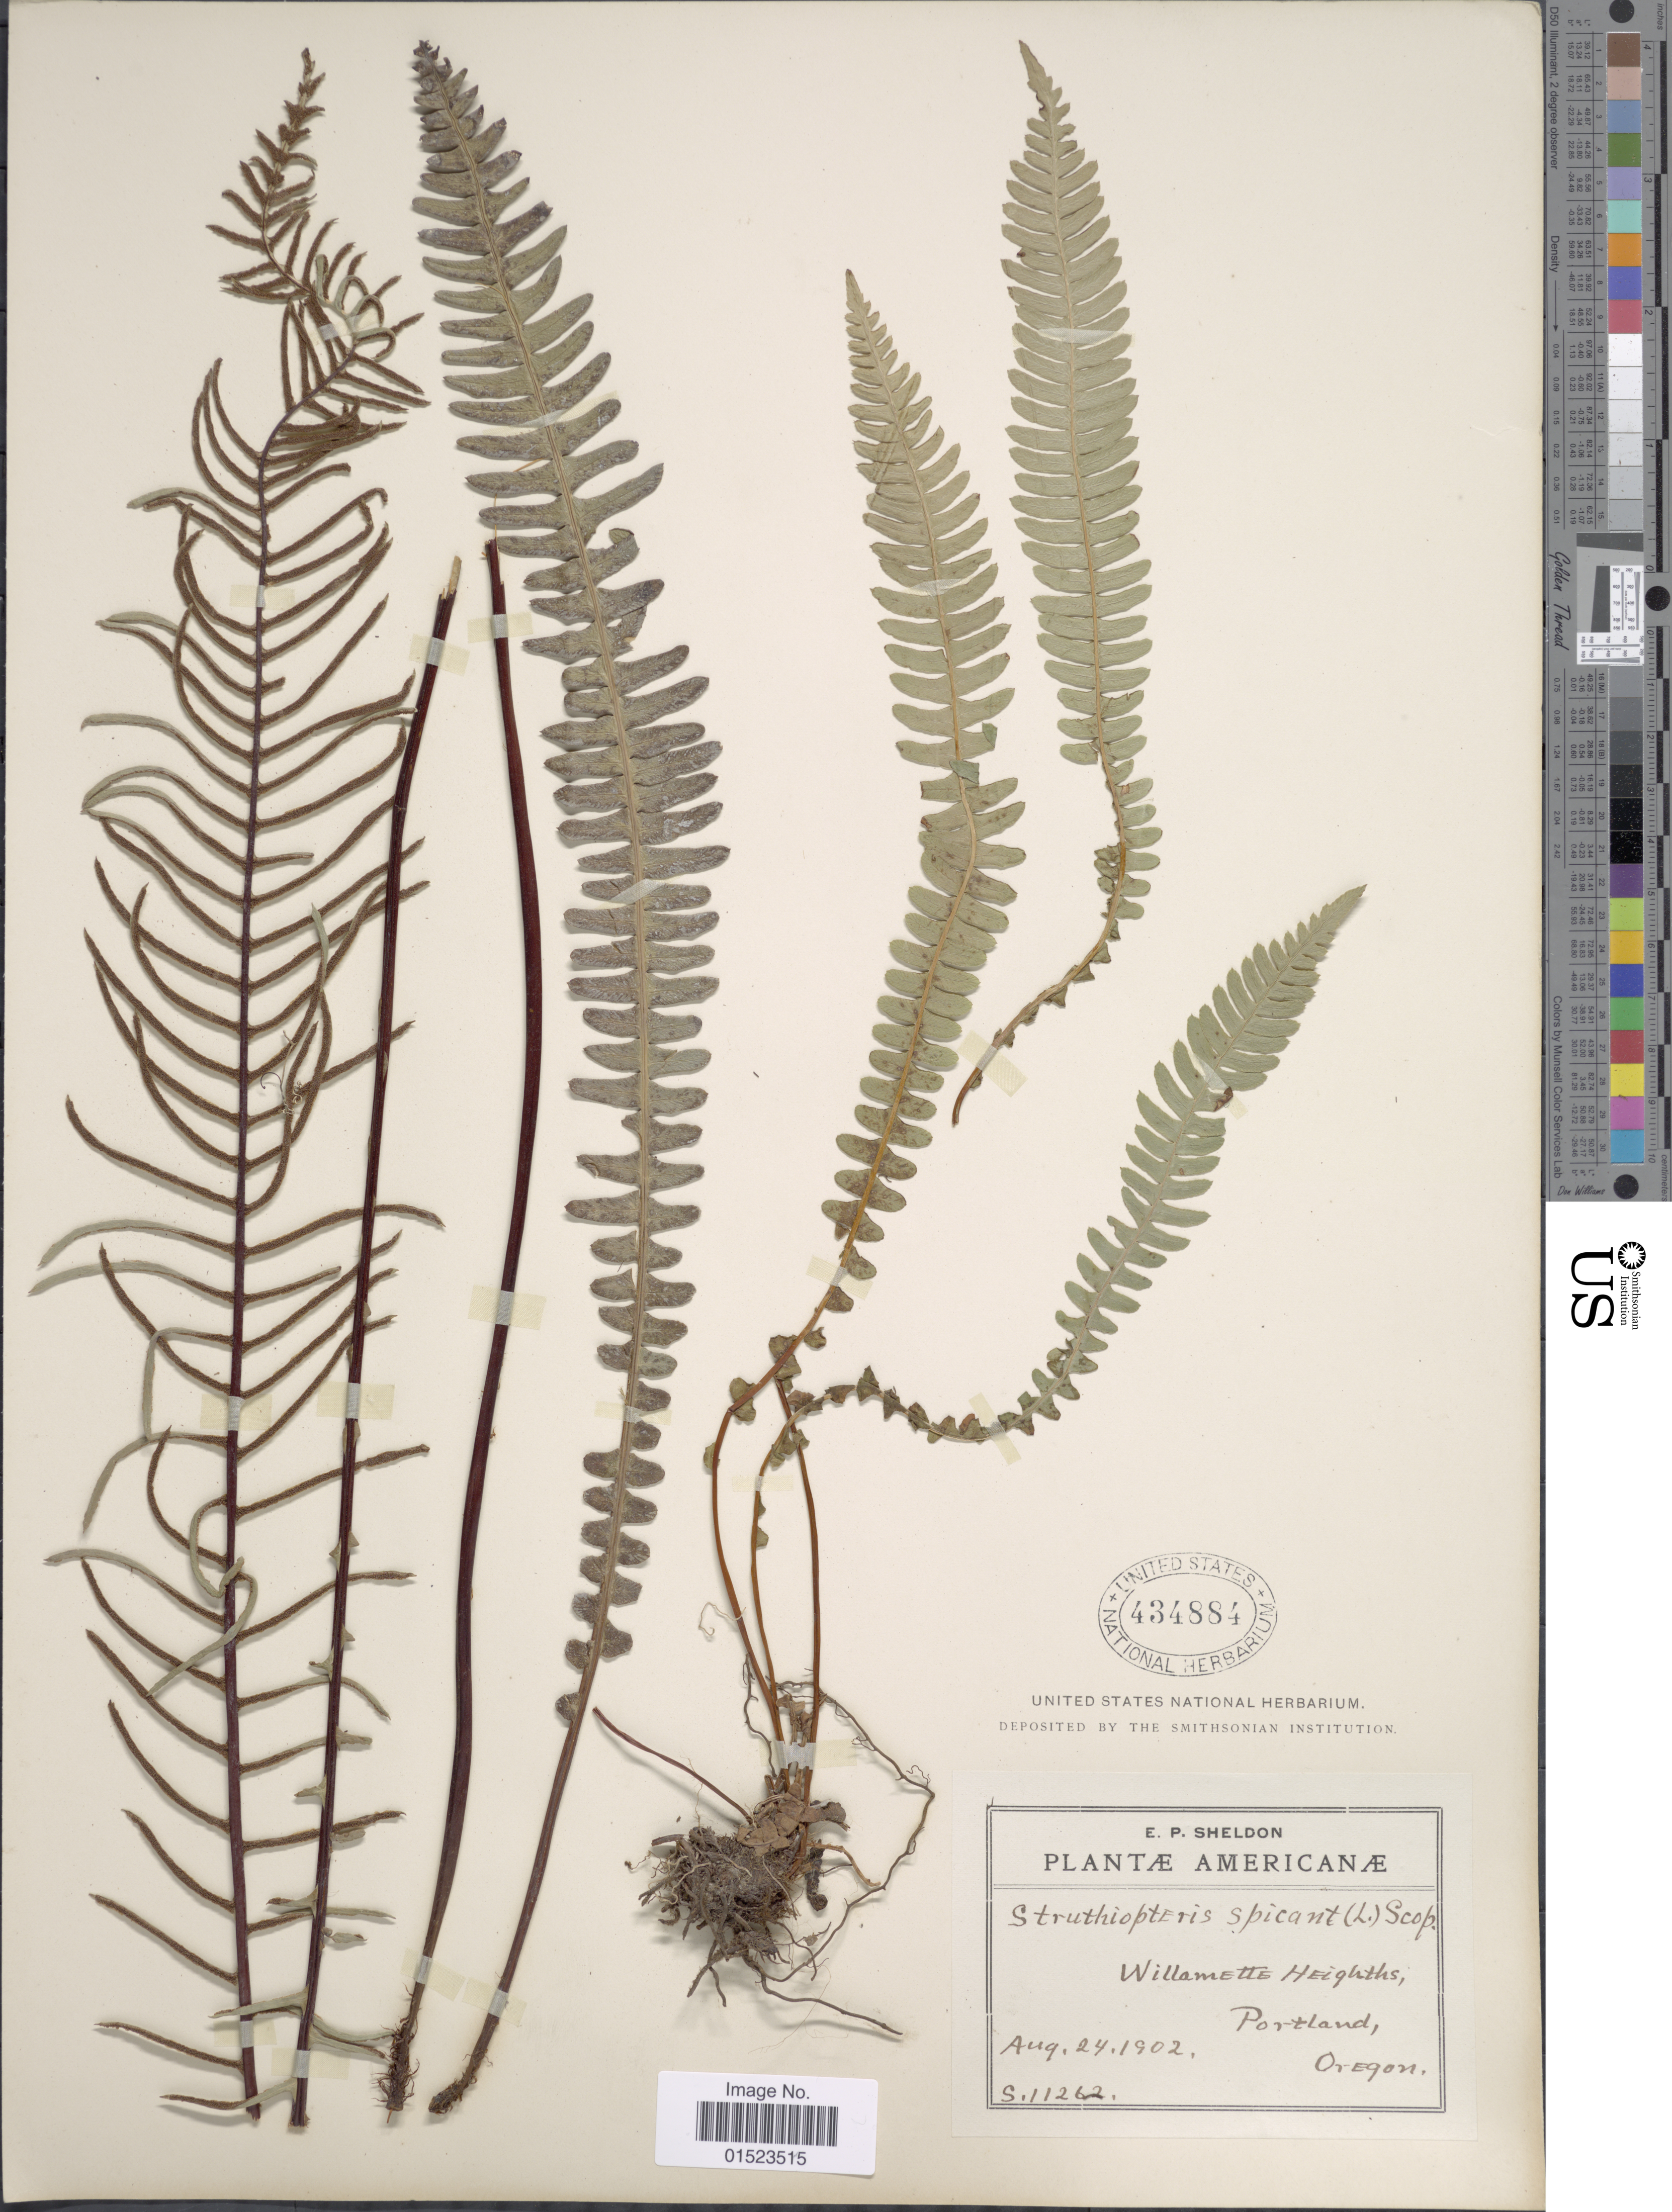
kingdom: Plantae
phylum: Tracheophyta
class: Polypodiopsida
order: Polypodiales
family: Blechnaceae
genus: Blechnum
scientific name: Blechnum spicant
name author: (L.) Sm.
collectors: E. P. Sheldon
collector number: S11262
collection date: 1902-08-24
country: United States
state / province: Oregon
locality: Willamette Heights, Portland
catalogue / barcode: US 434884